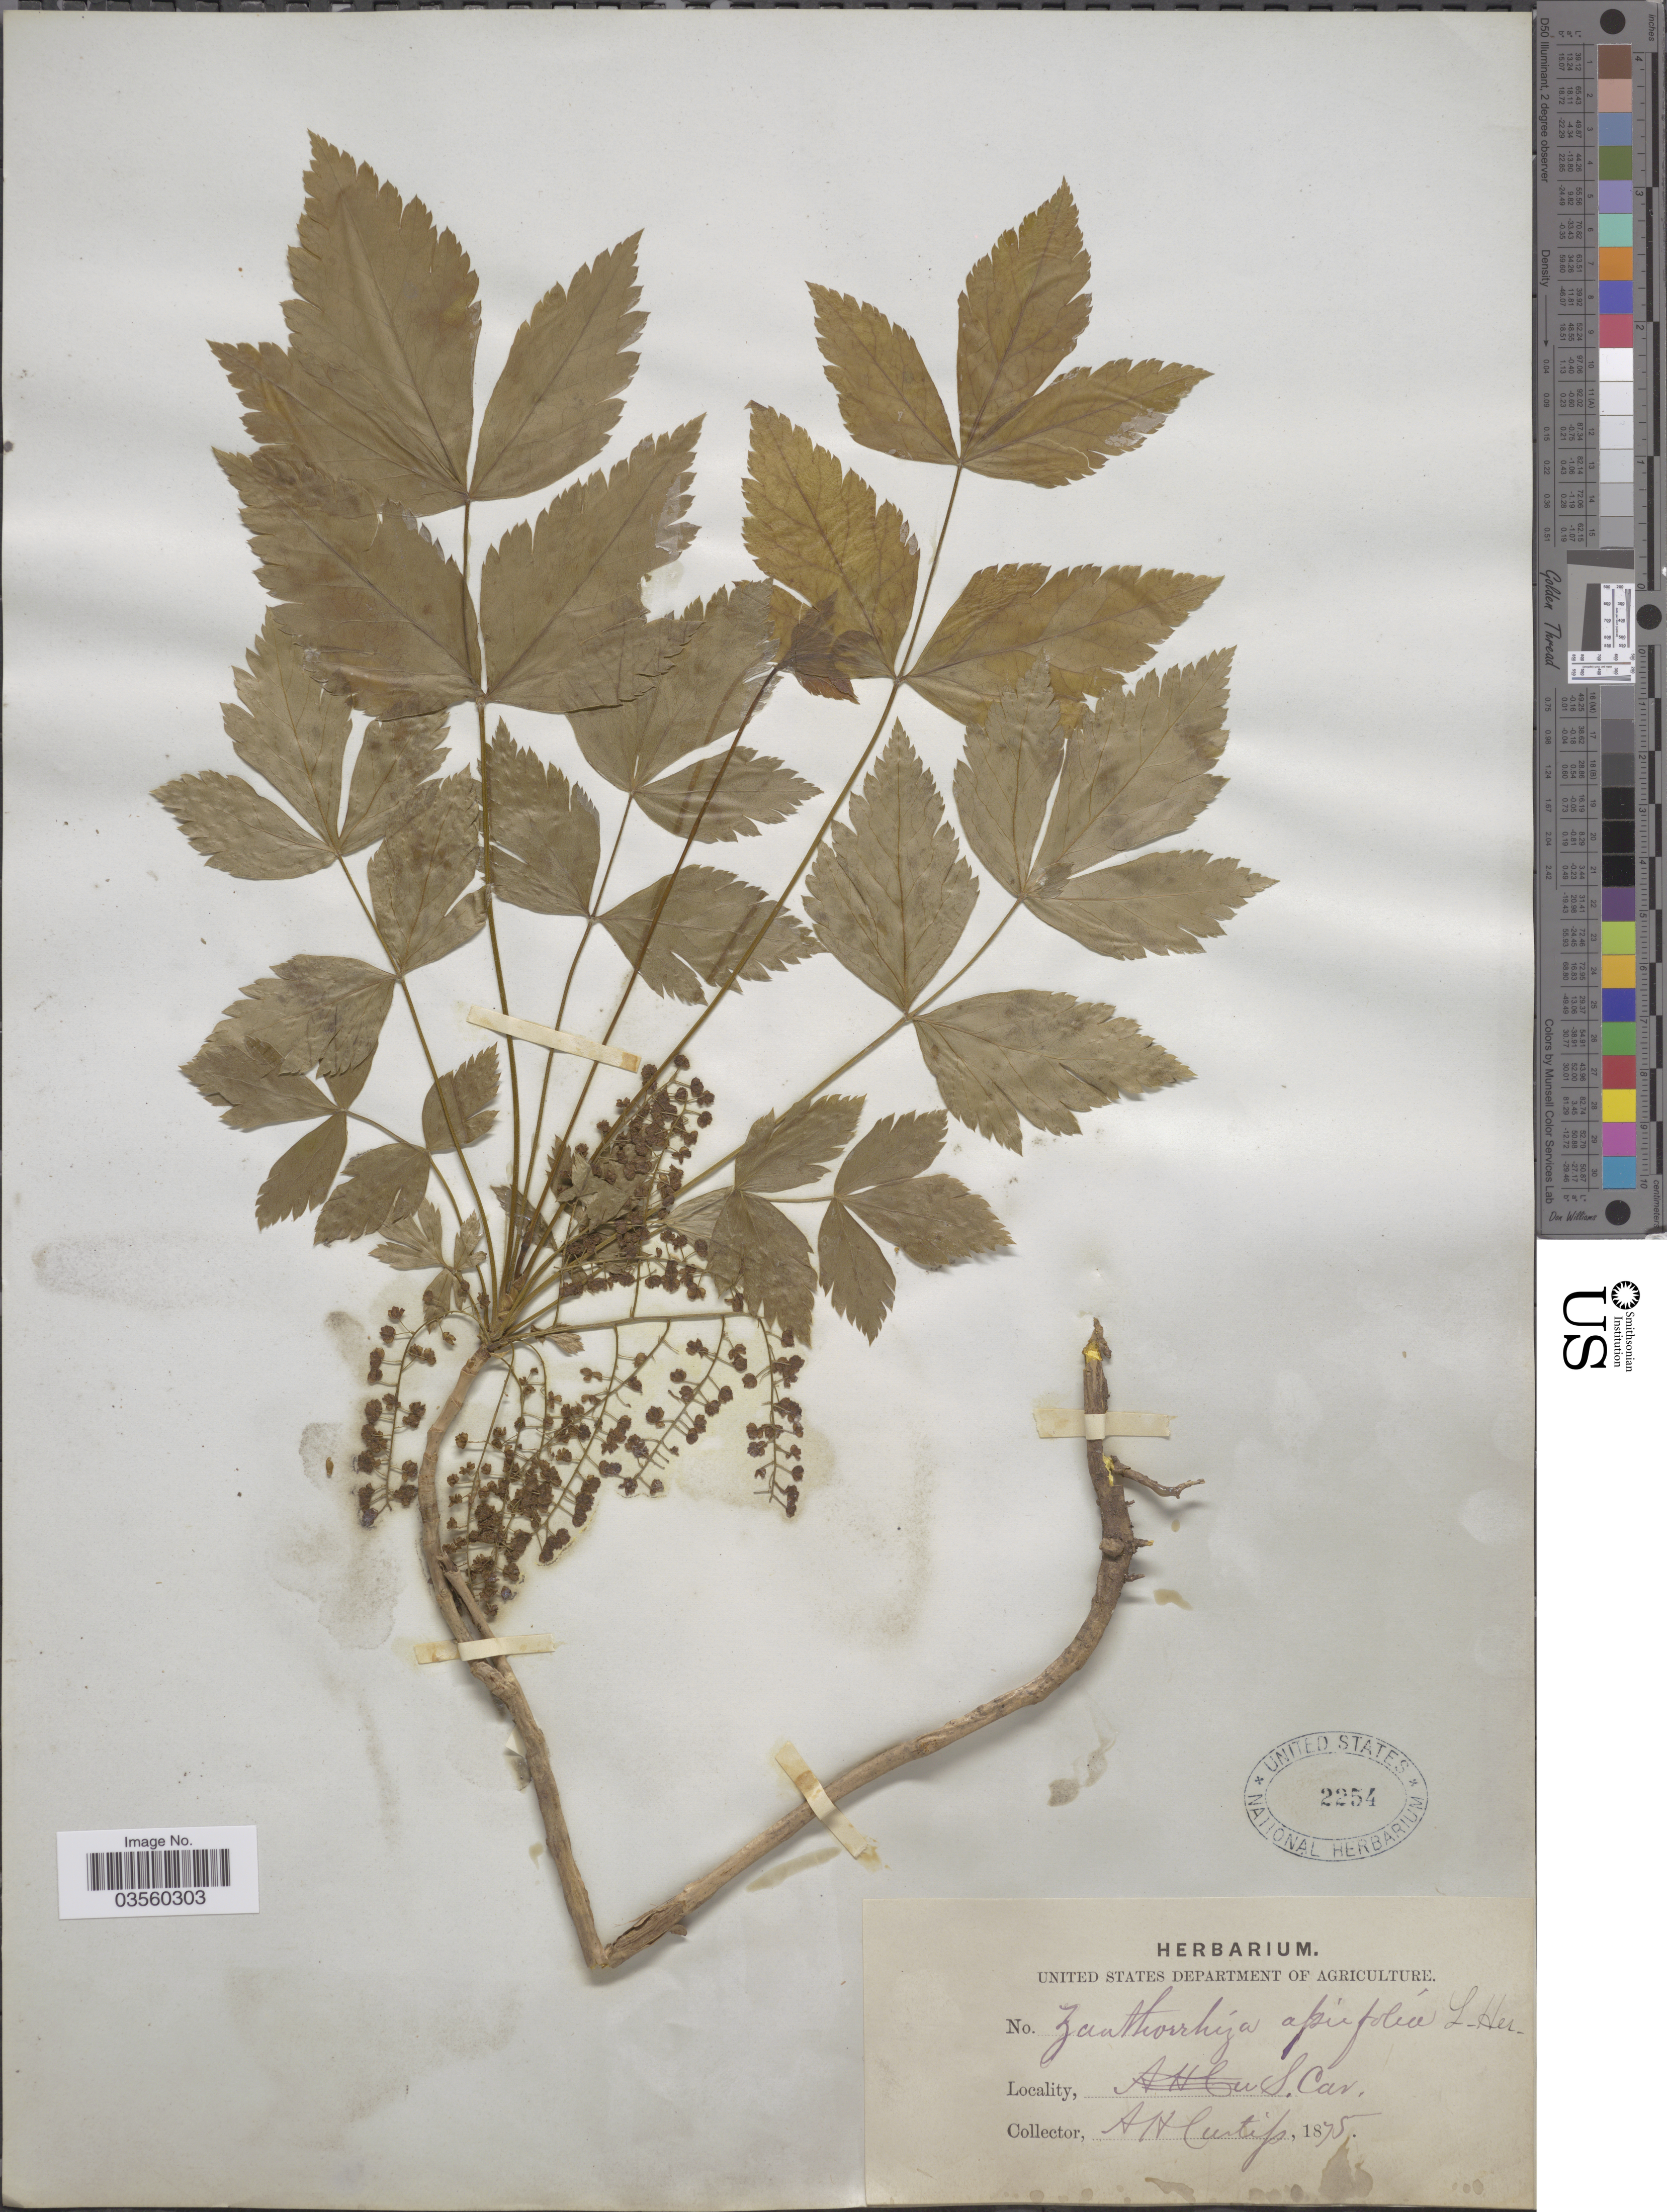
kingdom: Plantae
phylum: Tracheophyta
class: Magnoliopsida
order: Ranunculales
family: Ranunculaceae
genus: Xanthorhiza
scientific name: Xanthorhiza apiifolia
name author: L'Hér.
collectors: A. H. Curtiss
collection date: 1875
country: United States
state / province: South Carolina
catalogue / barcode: US 2254